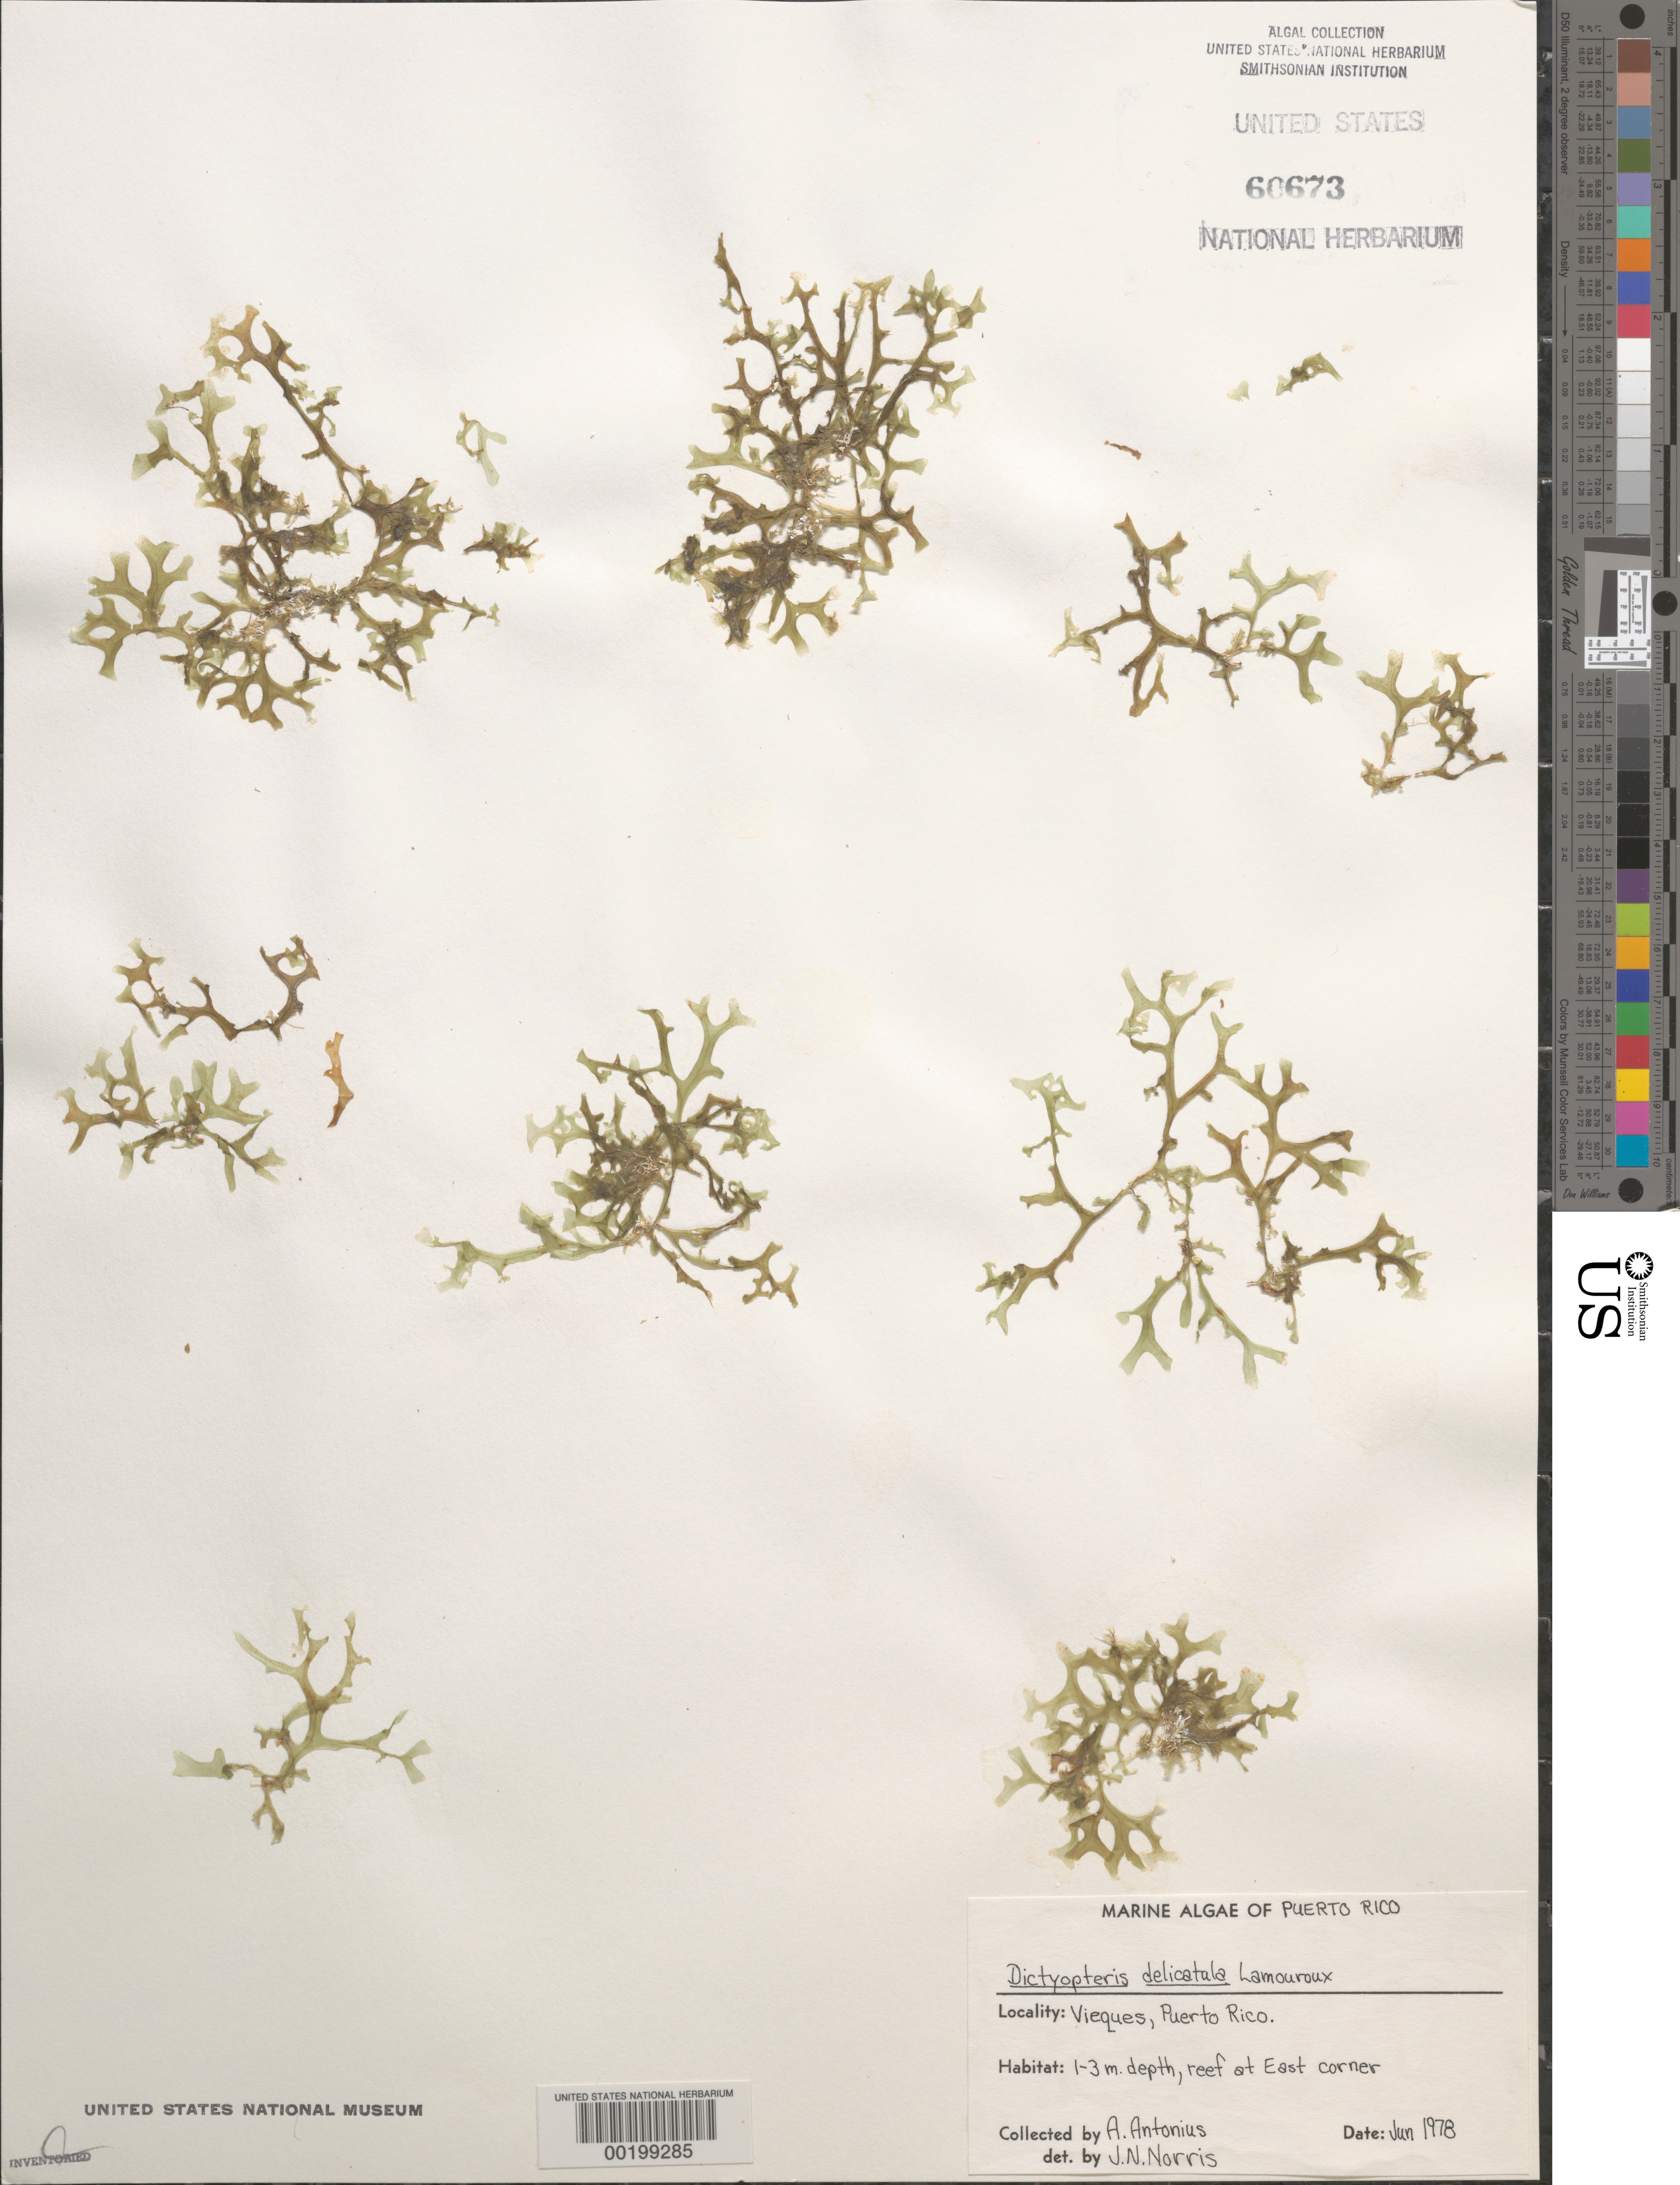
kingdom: Chromista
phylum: Ochrophyta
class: Phaeophyceae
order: Dictyotales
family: Dictyotaceae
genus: Dictyopteris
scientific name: Dictyopteris delicatula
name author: J.V.Lamouroux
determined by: Norris, James N.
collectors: A. Antonius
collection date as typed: Jun 1978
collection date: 1978-06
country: Puerto Rico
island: Vieques Island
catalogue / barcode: US 60673